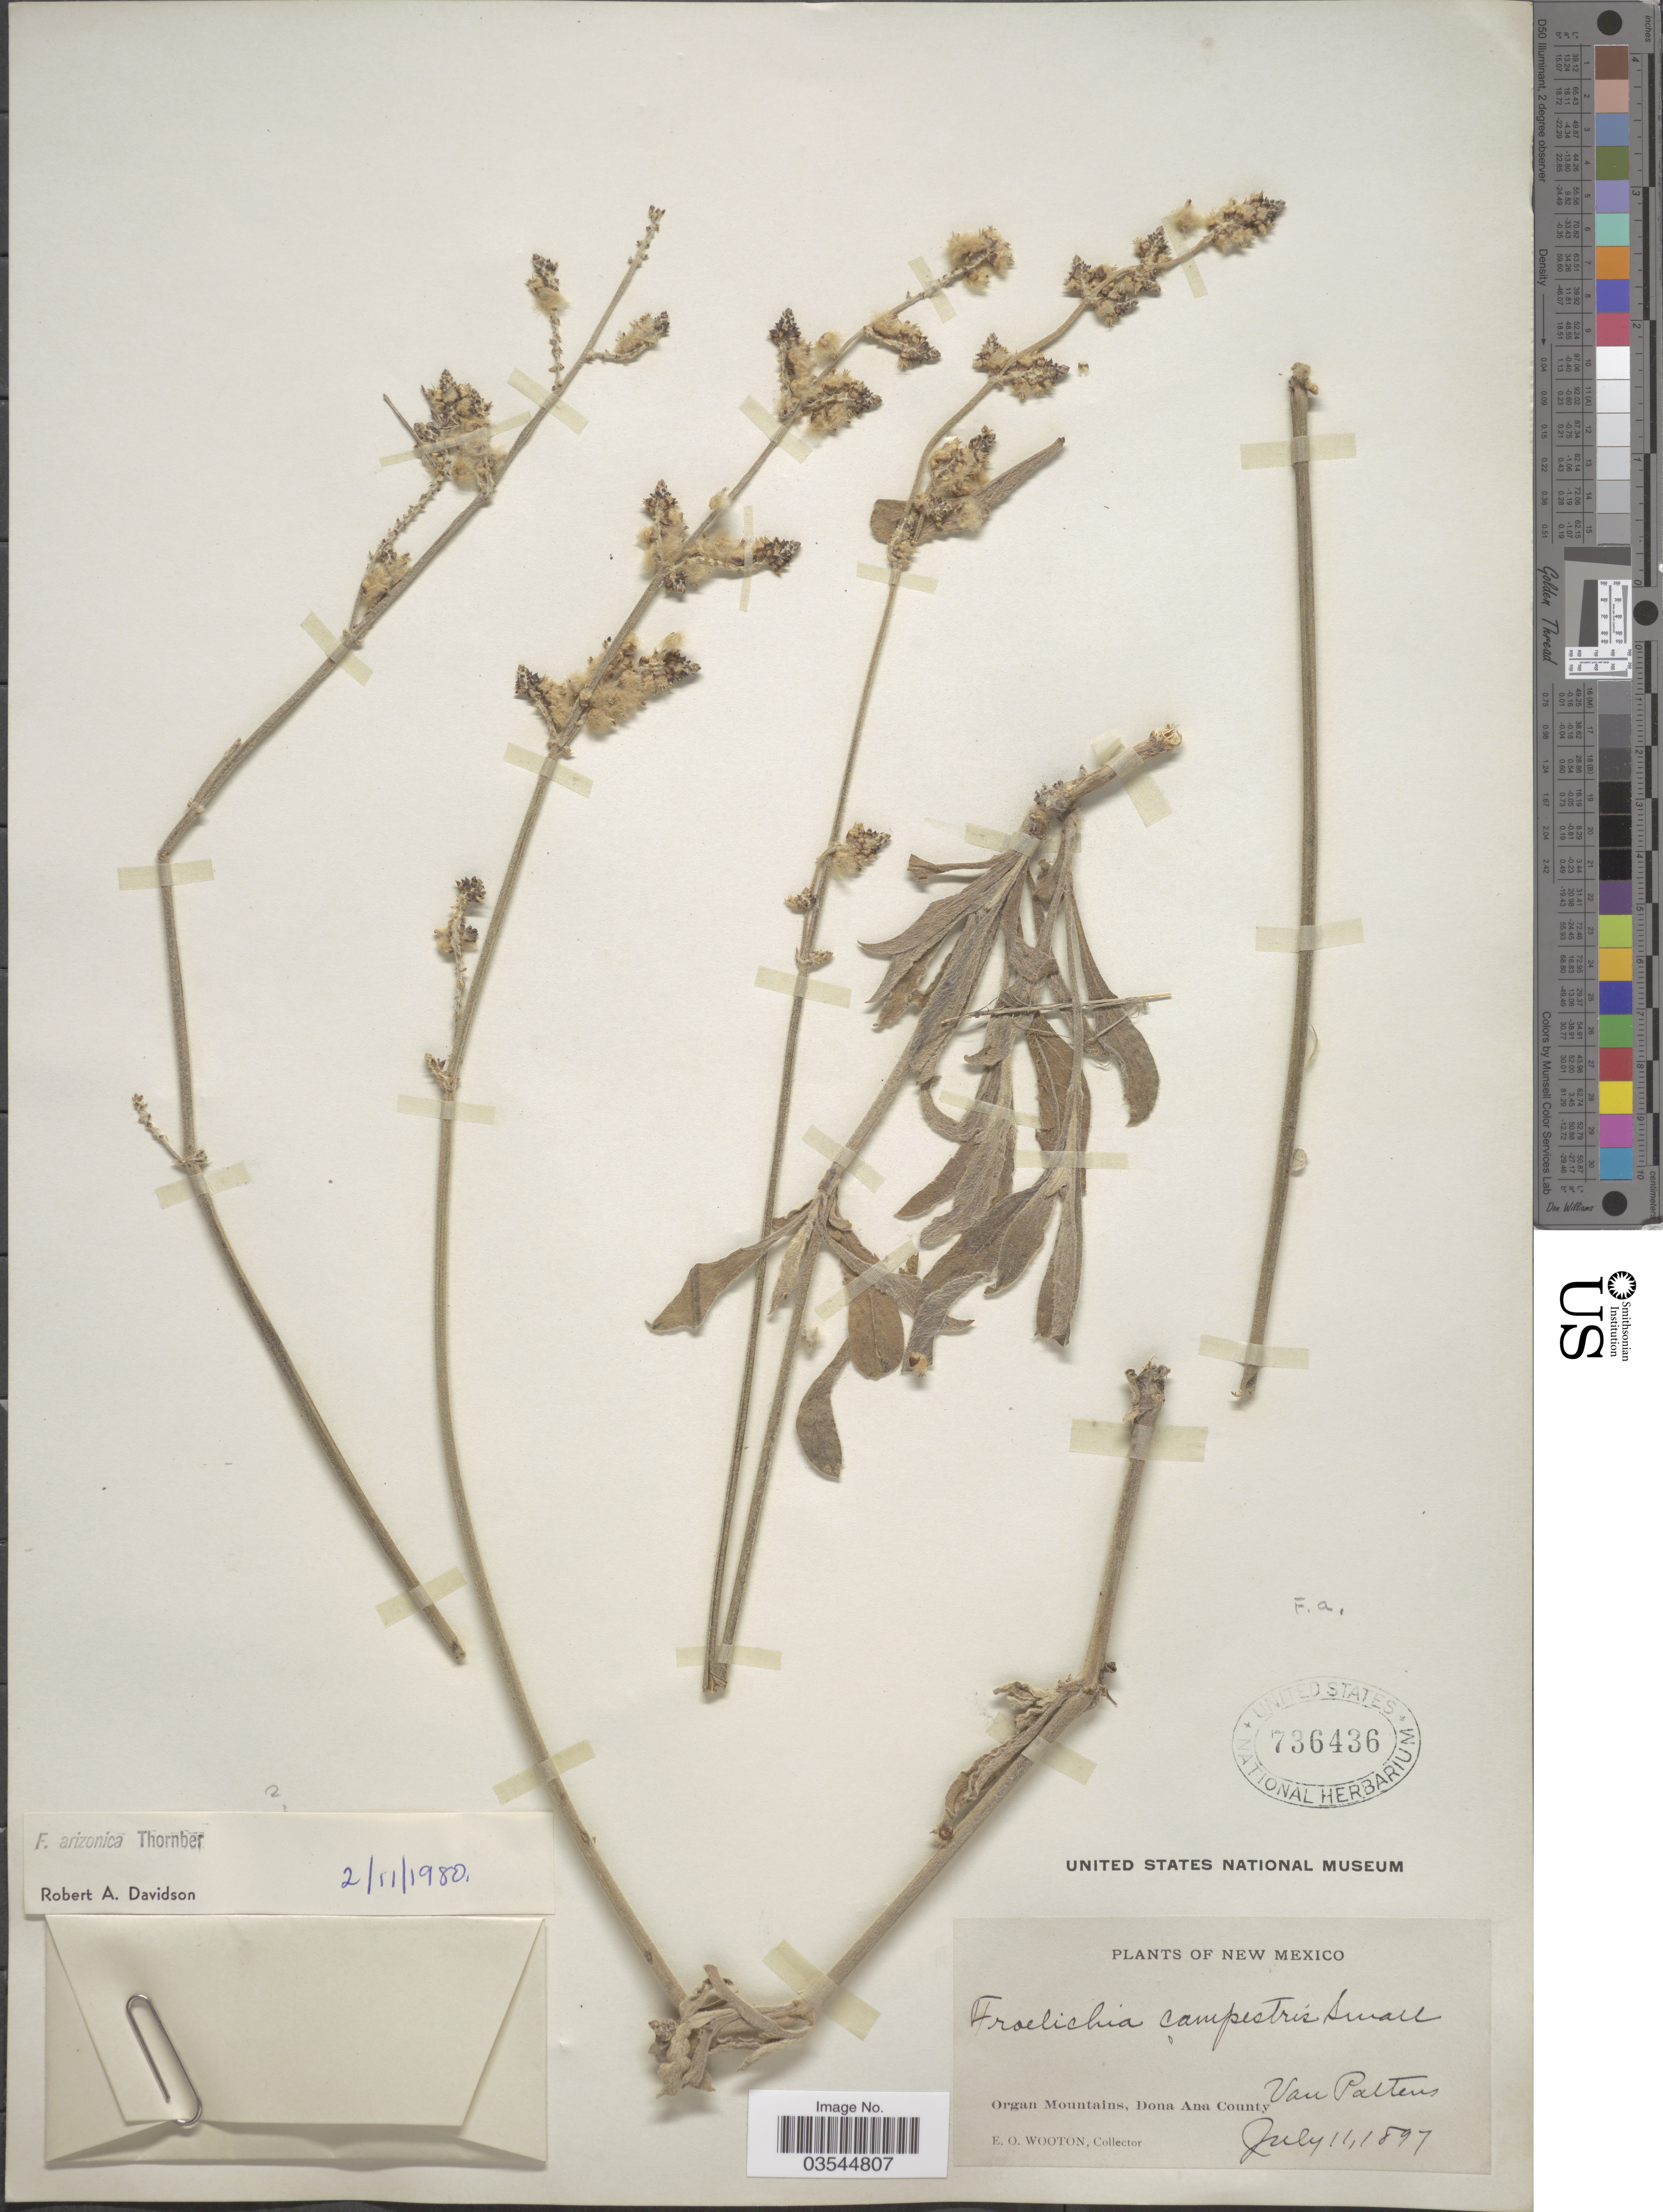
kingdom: Plantae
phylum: Tracheophyta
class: Magnoliopsida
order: Caryophyllales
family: Amaranthaceae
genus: Froelichia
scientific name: Froelichia arizonica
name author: Thornber ex Standl.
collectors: E. O. Wooton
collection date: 1897-07-11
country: United States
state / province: New Mexico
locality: Organ Mountains, Dona Ana County. Van Paltens.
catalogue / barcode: US 736436